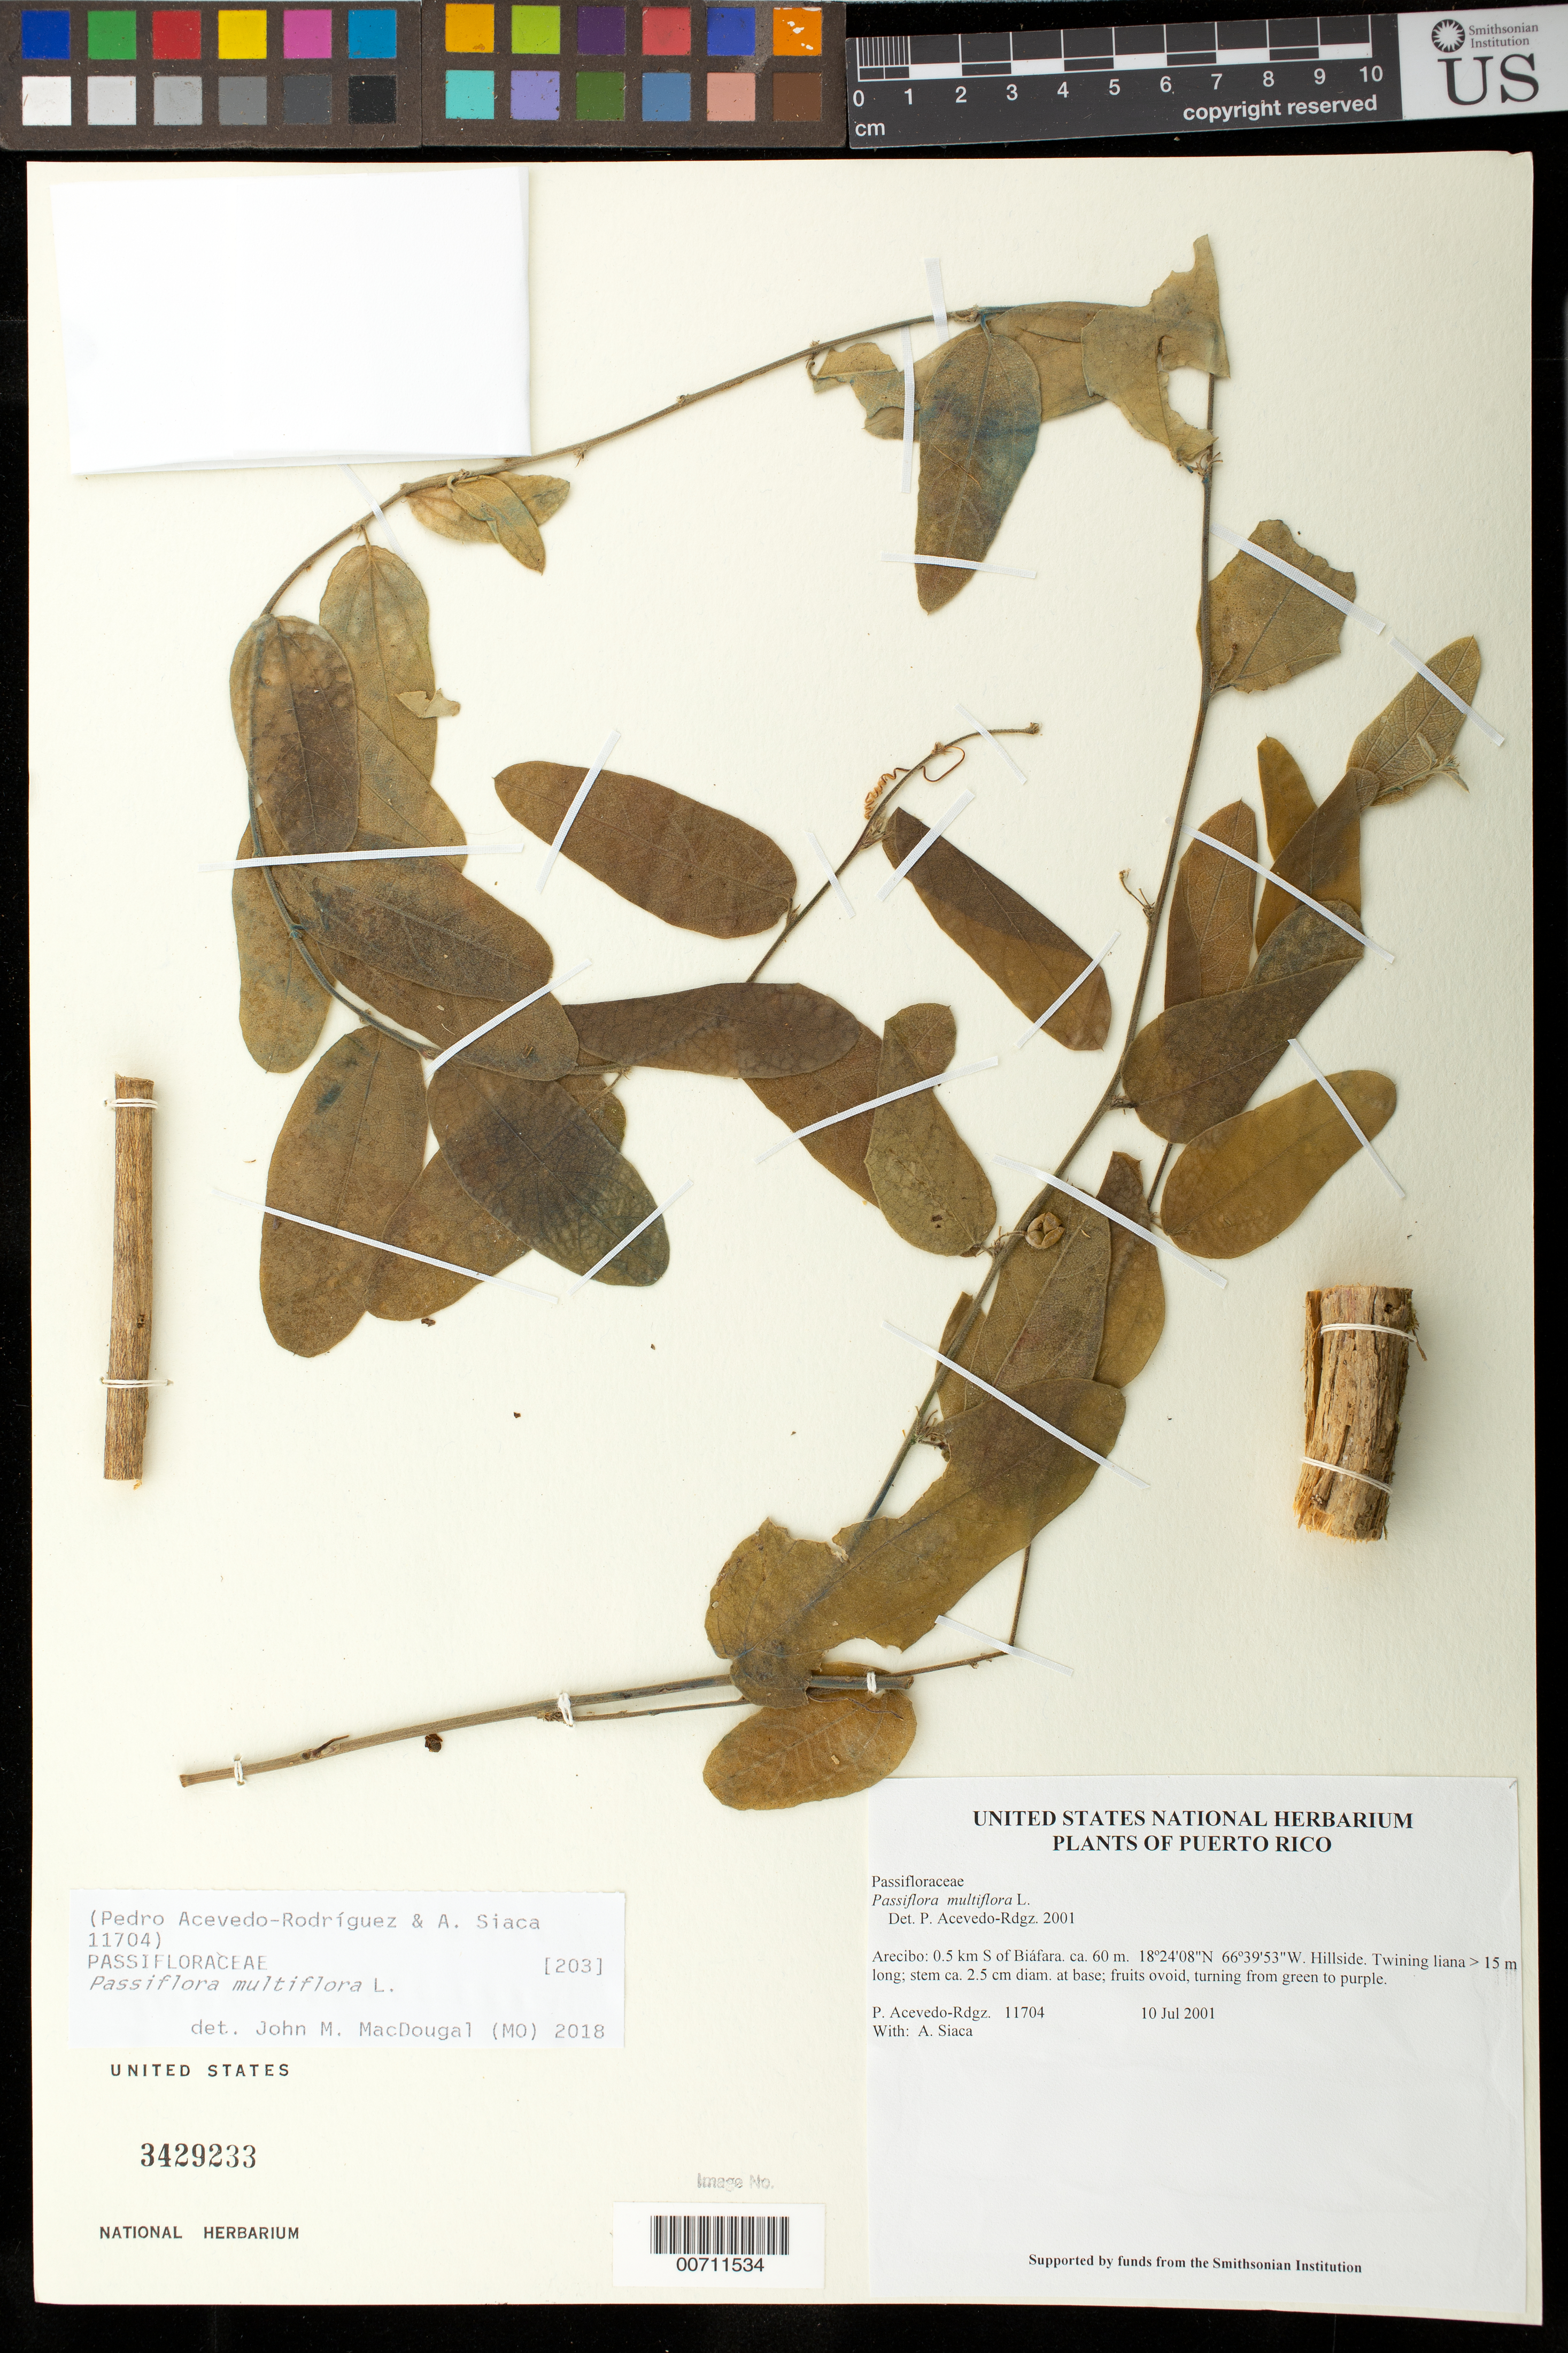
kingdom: Plantae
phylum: Tracheophyta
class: Magnoliopsida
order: Malpighiales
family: Passifloraceae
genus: Passiflora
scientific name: Passiflora multiflora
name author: L.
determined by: Acevedo-Rodríguez, P., (BOT), Smithsonian Institution - National Museum of Natural History (UNITED STATES)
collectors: P. Acevedo-Rodr. & A. Siaca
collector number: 11704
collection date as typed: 10 Jul 2001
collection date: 2001-07-10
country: Puerto Rico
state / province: Arecibo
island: Puerto Rico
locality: Arecibo: 0.5 km S of Biáfara.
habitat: Hillside.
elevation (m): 60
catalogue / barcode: US 3429233